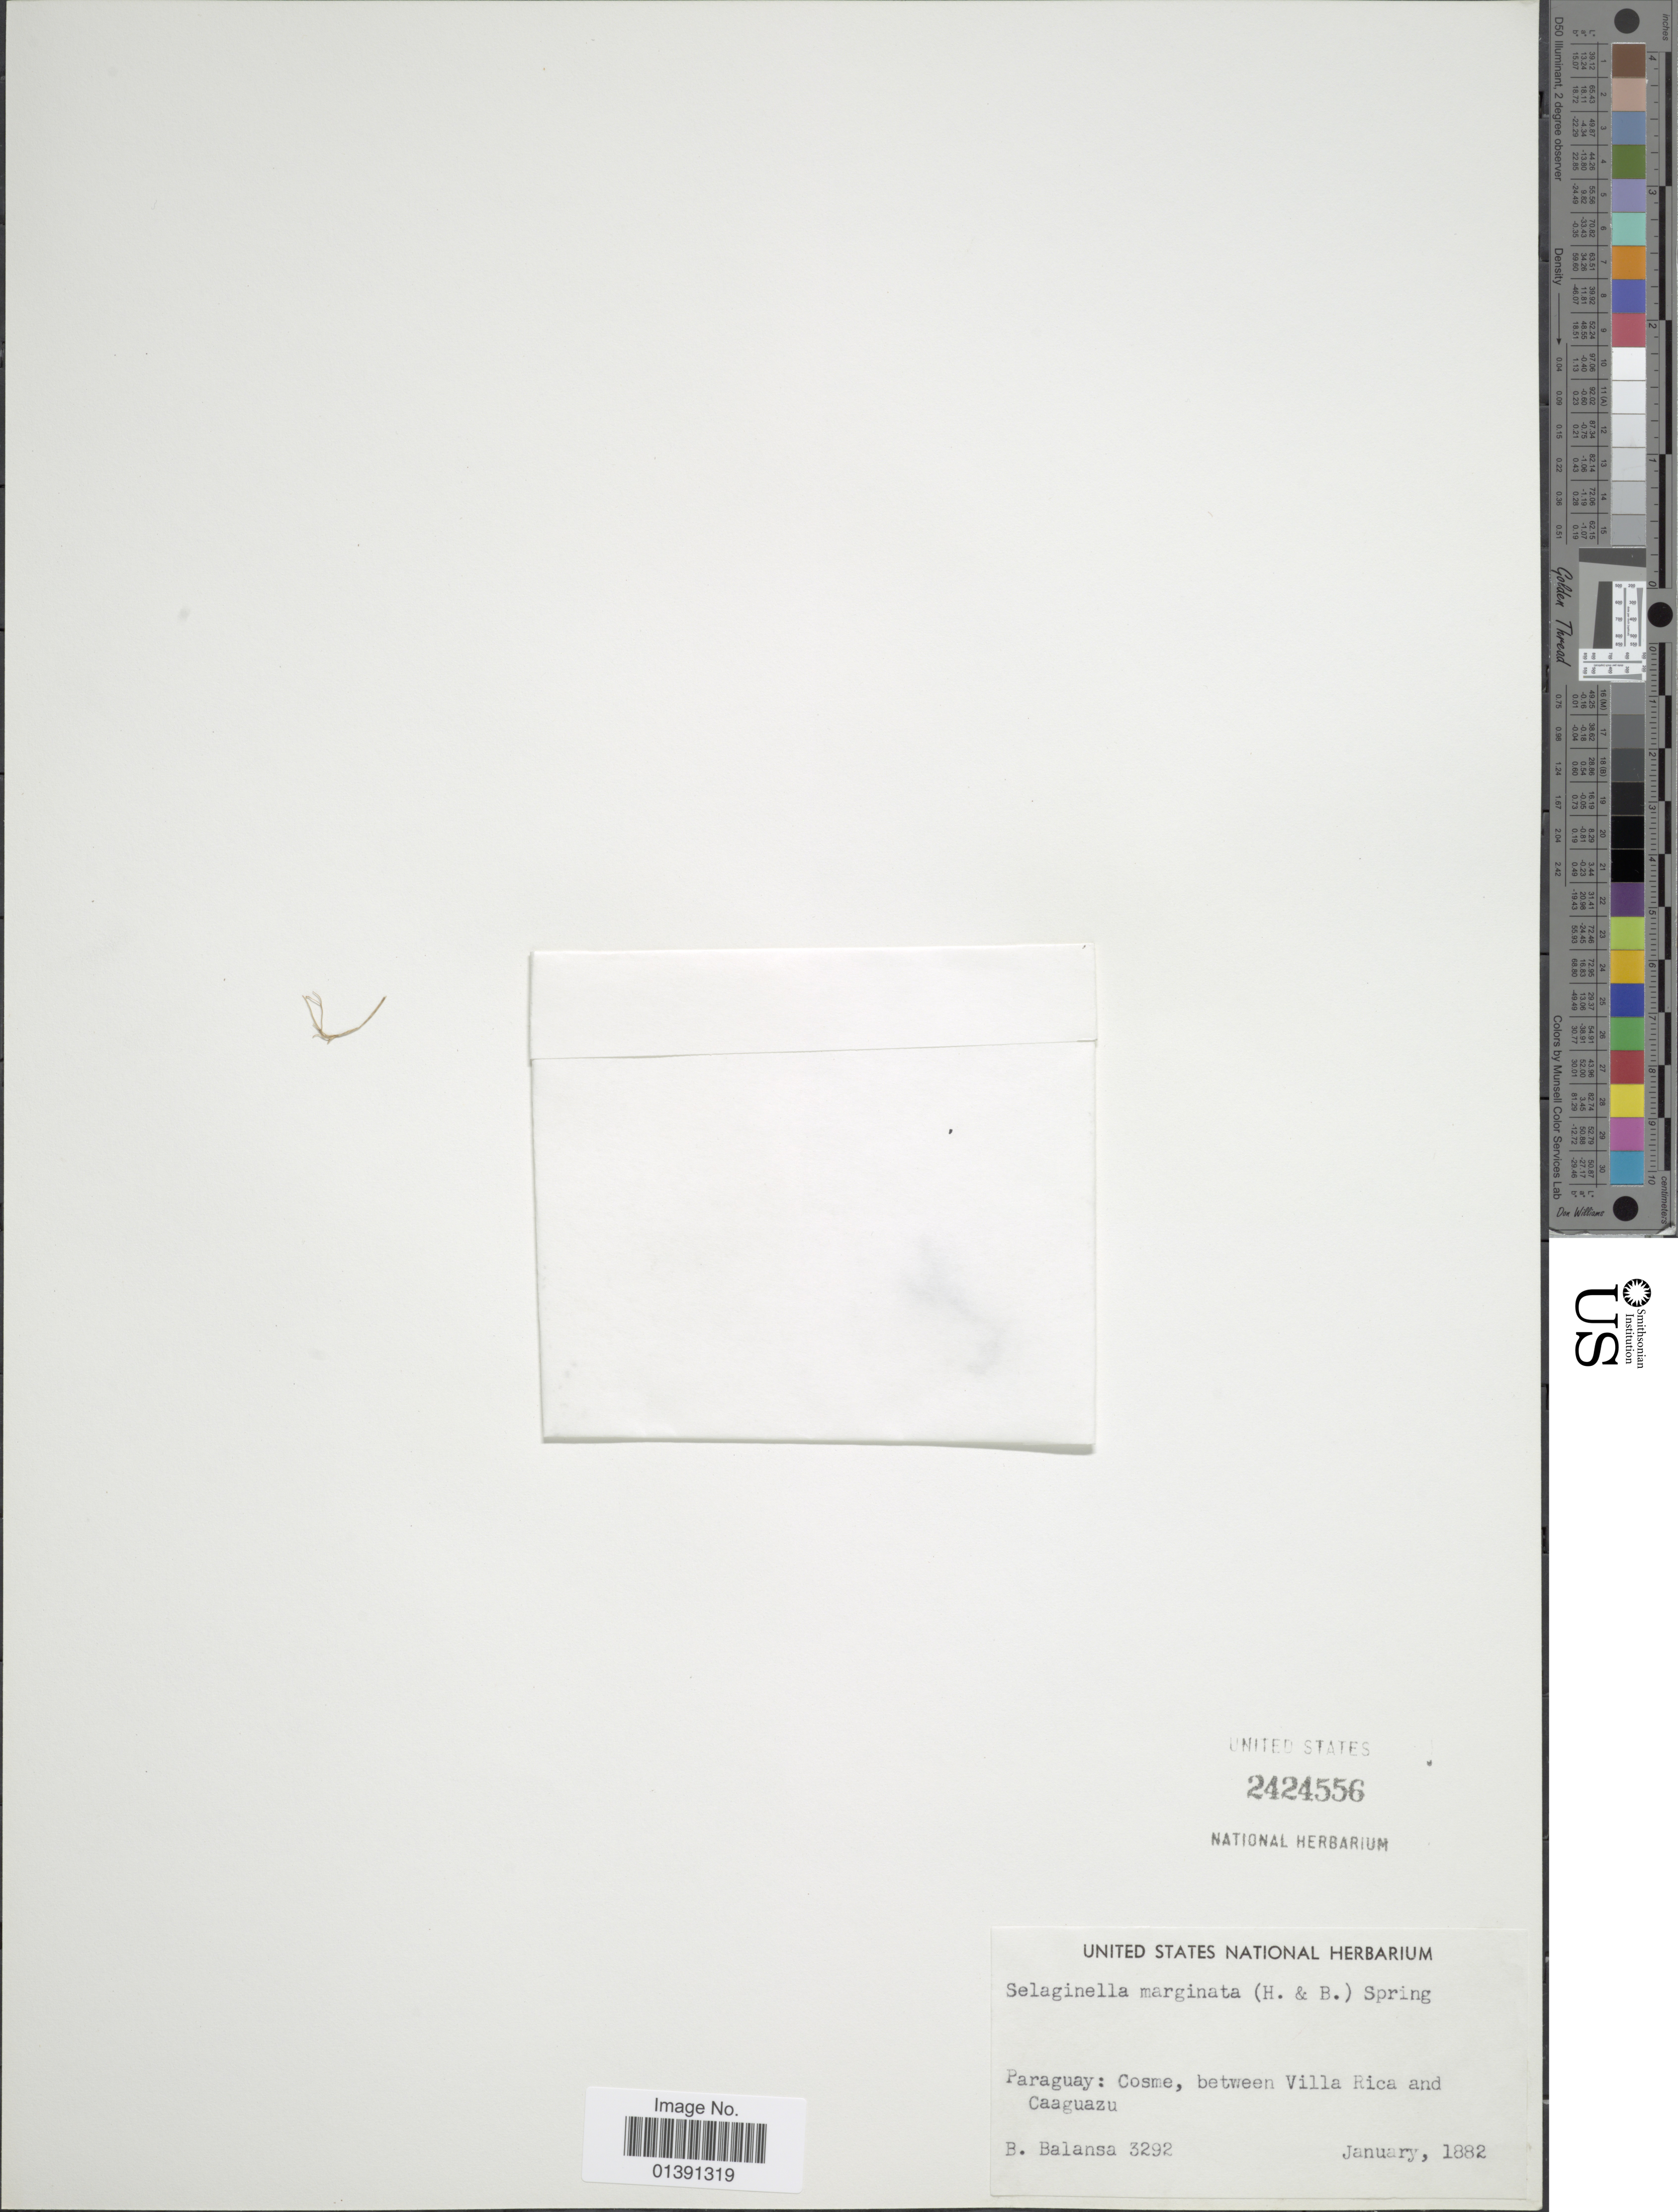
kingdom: Plantae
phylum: Tracheophyta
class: Lycopodiopsida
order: Selaginellales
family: Selaginellaceae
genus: Selaginella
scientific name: Selaginella marginata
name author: (Humb. & Bonpl.) Spring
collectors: B. Balansa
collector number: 3292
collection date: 1882-01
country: Paraguay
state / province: Caaguazu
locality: Cosme, between Villa Rica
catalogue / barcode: US 2424556